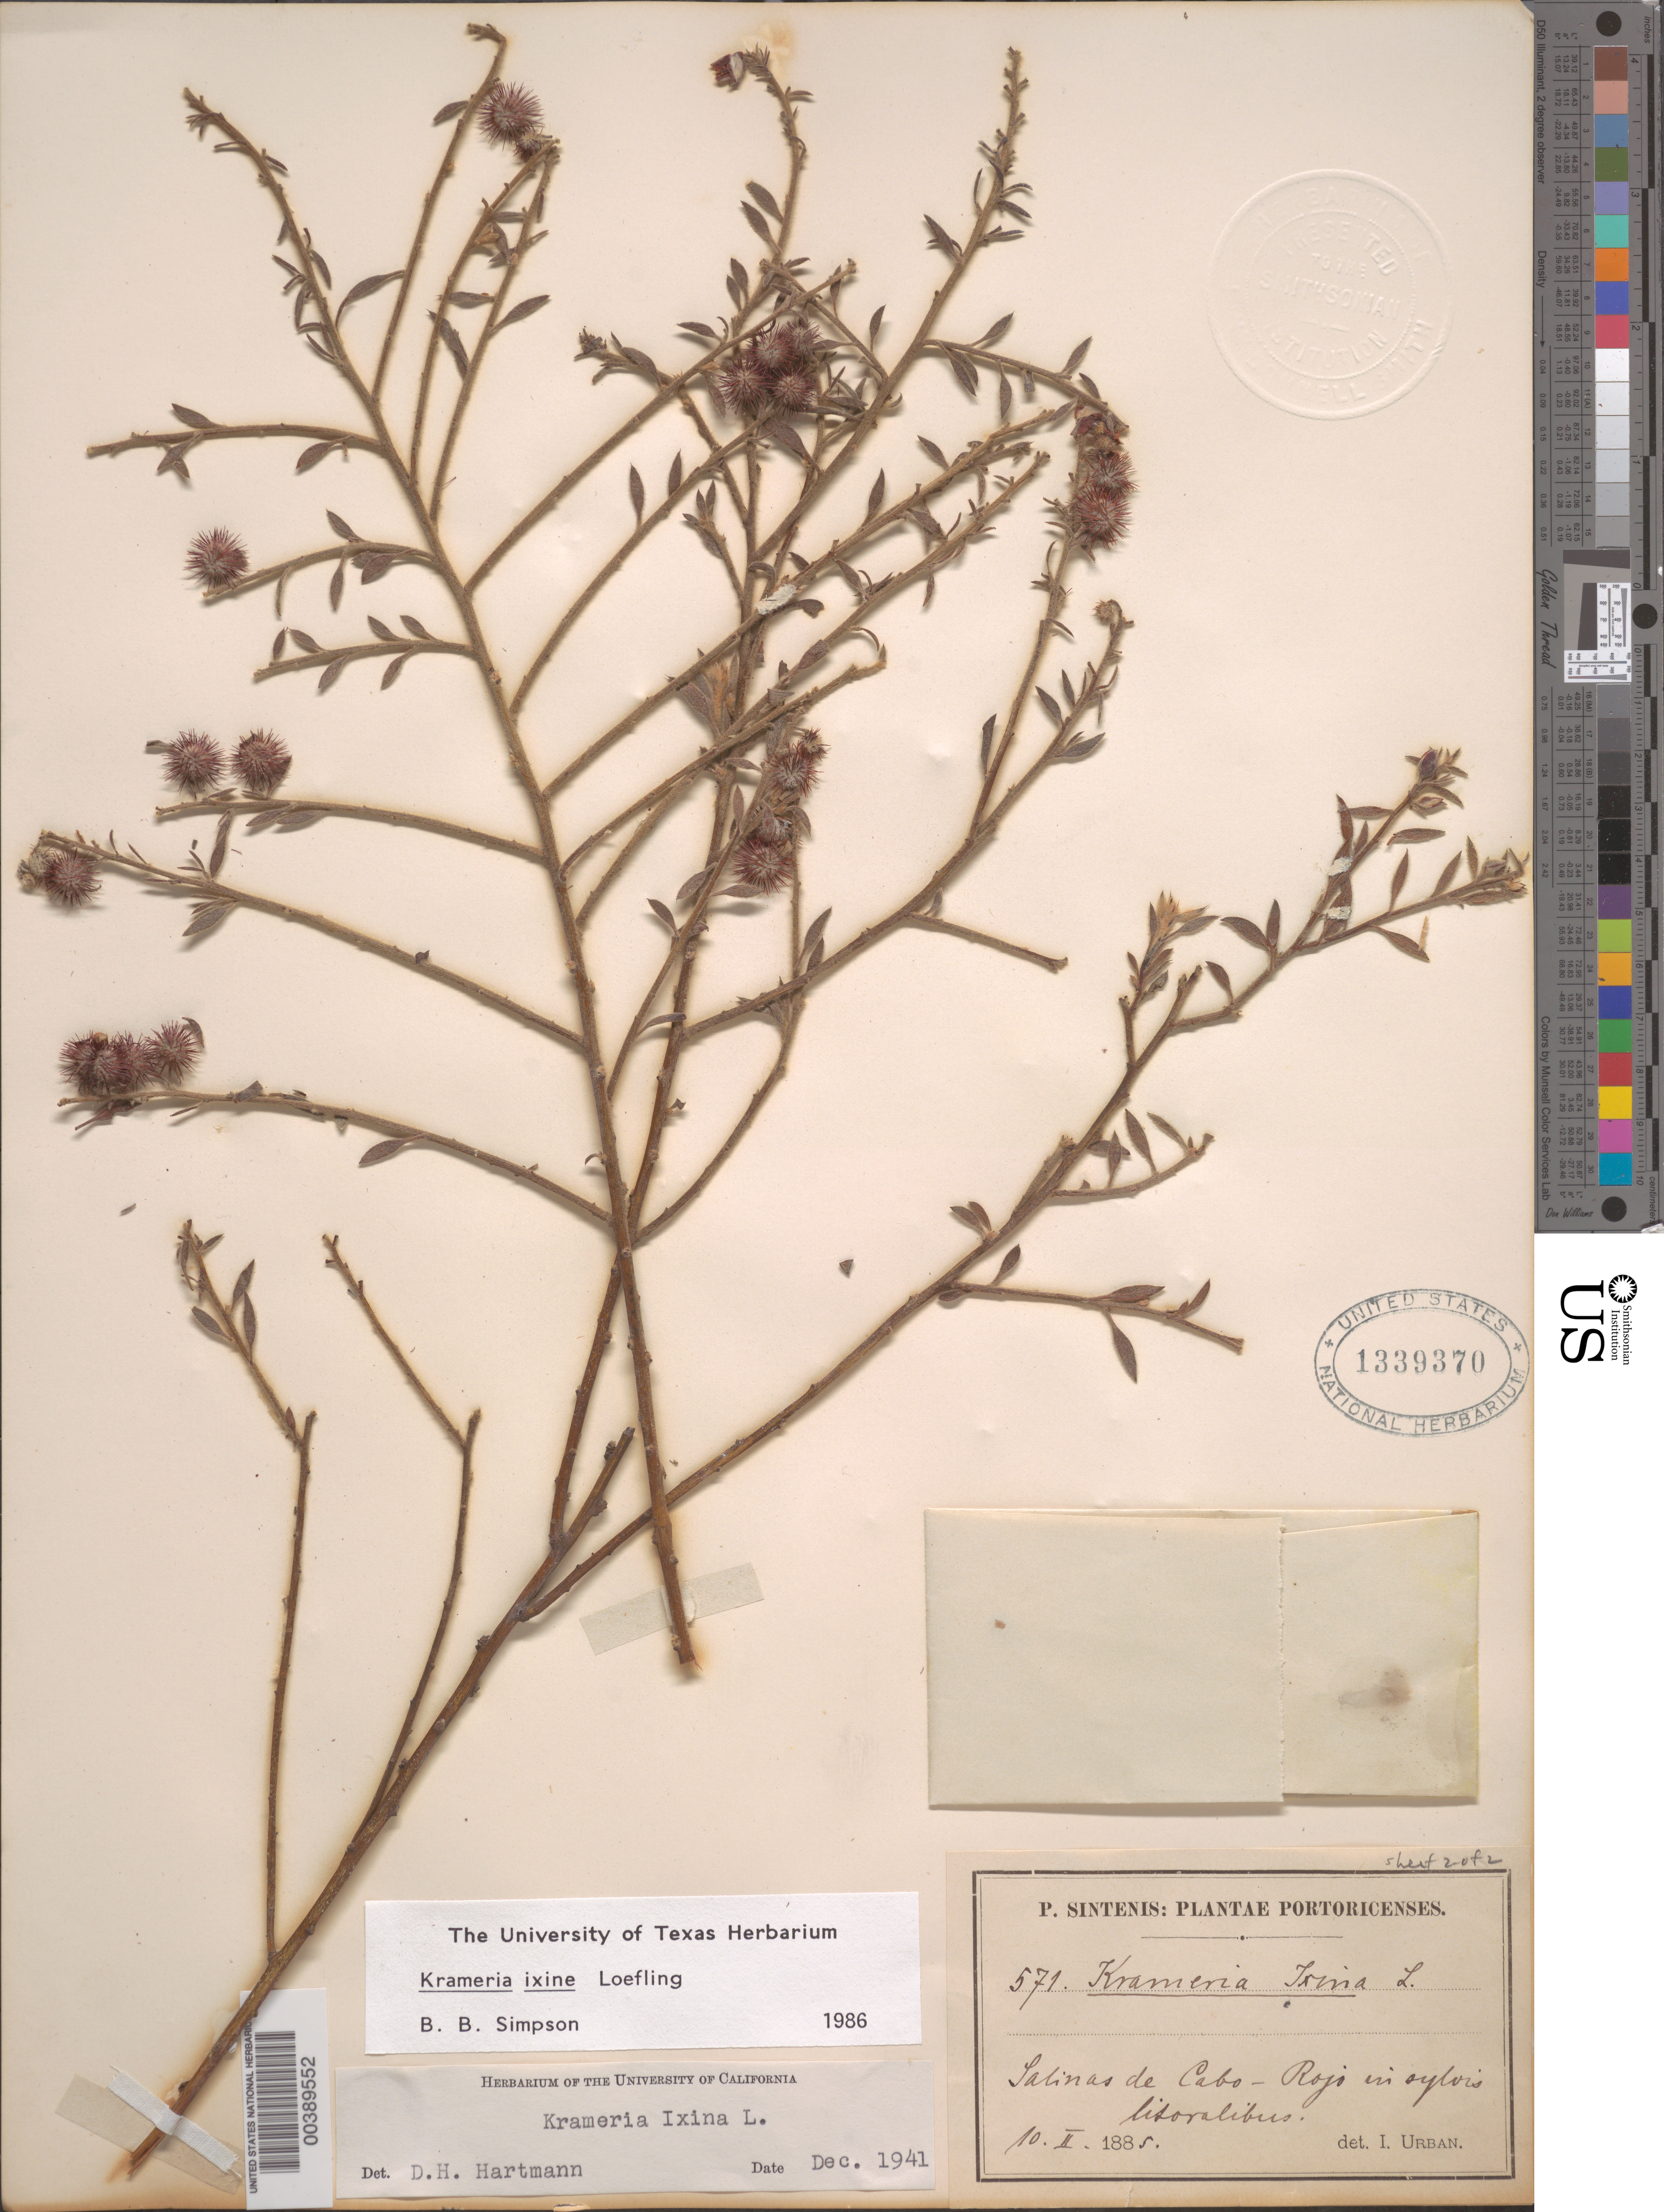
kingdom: Plantae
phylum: Tracheophyta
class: Magnoliopsida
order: Zygophyllales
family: Krameriaceae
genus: Krameria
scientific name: Krameria ixine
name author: L.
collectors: P. Sintenis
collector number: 571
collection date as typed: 10 Feb 1885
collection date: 1885-02-10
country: Puerto Rico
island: Greater Antilles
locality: Salinas de cabo-rojo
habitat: In sylvis litoralibus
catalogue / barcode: US 1339370